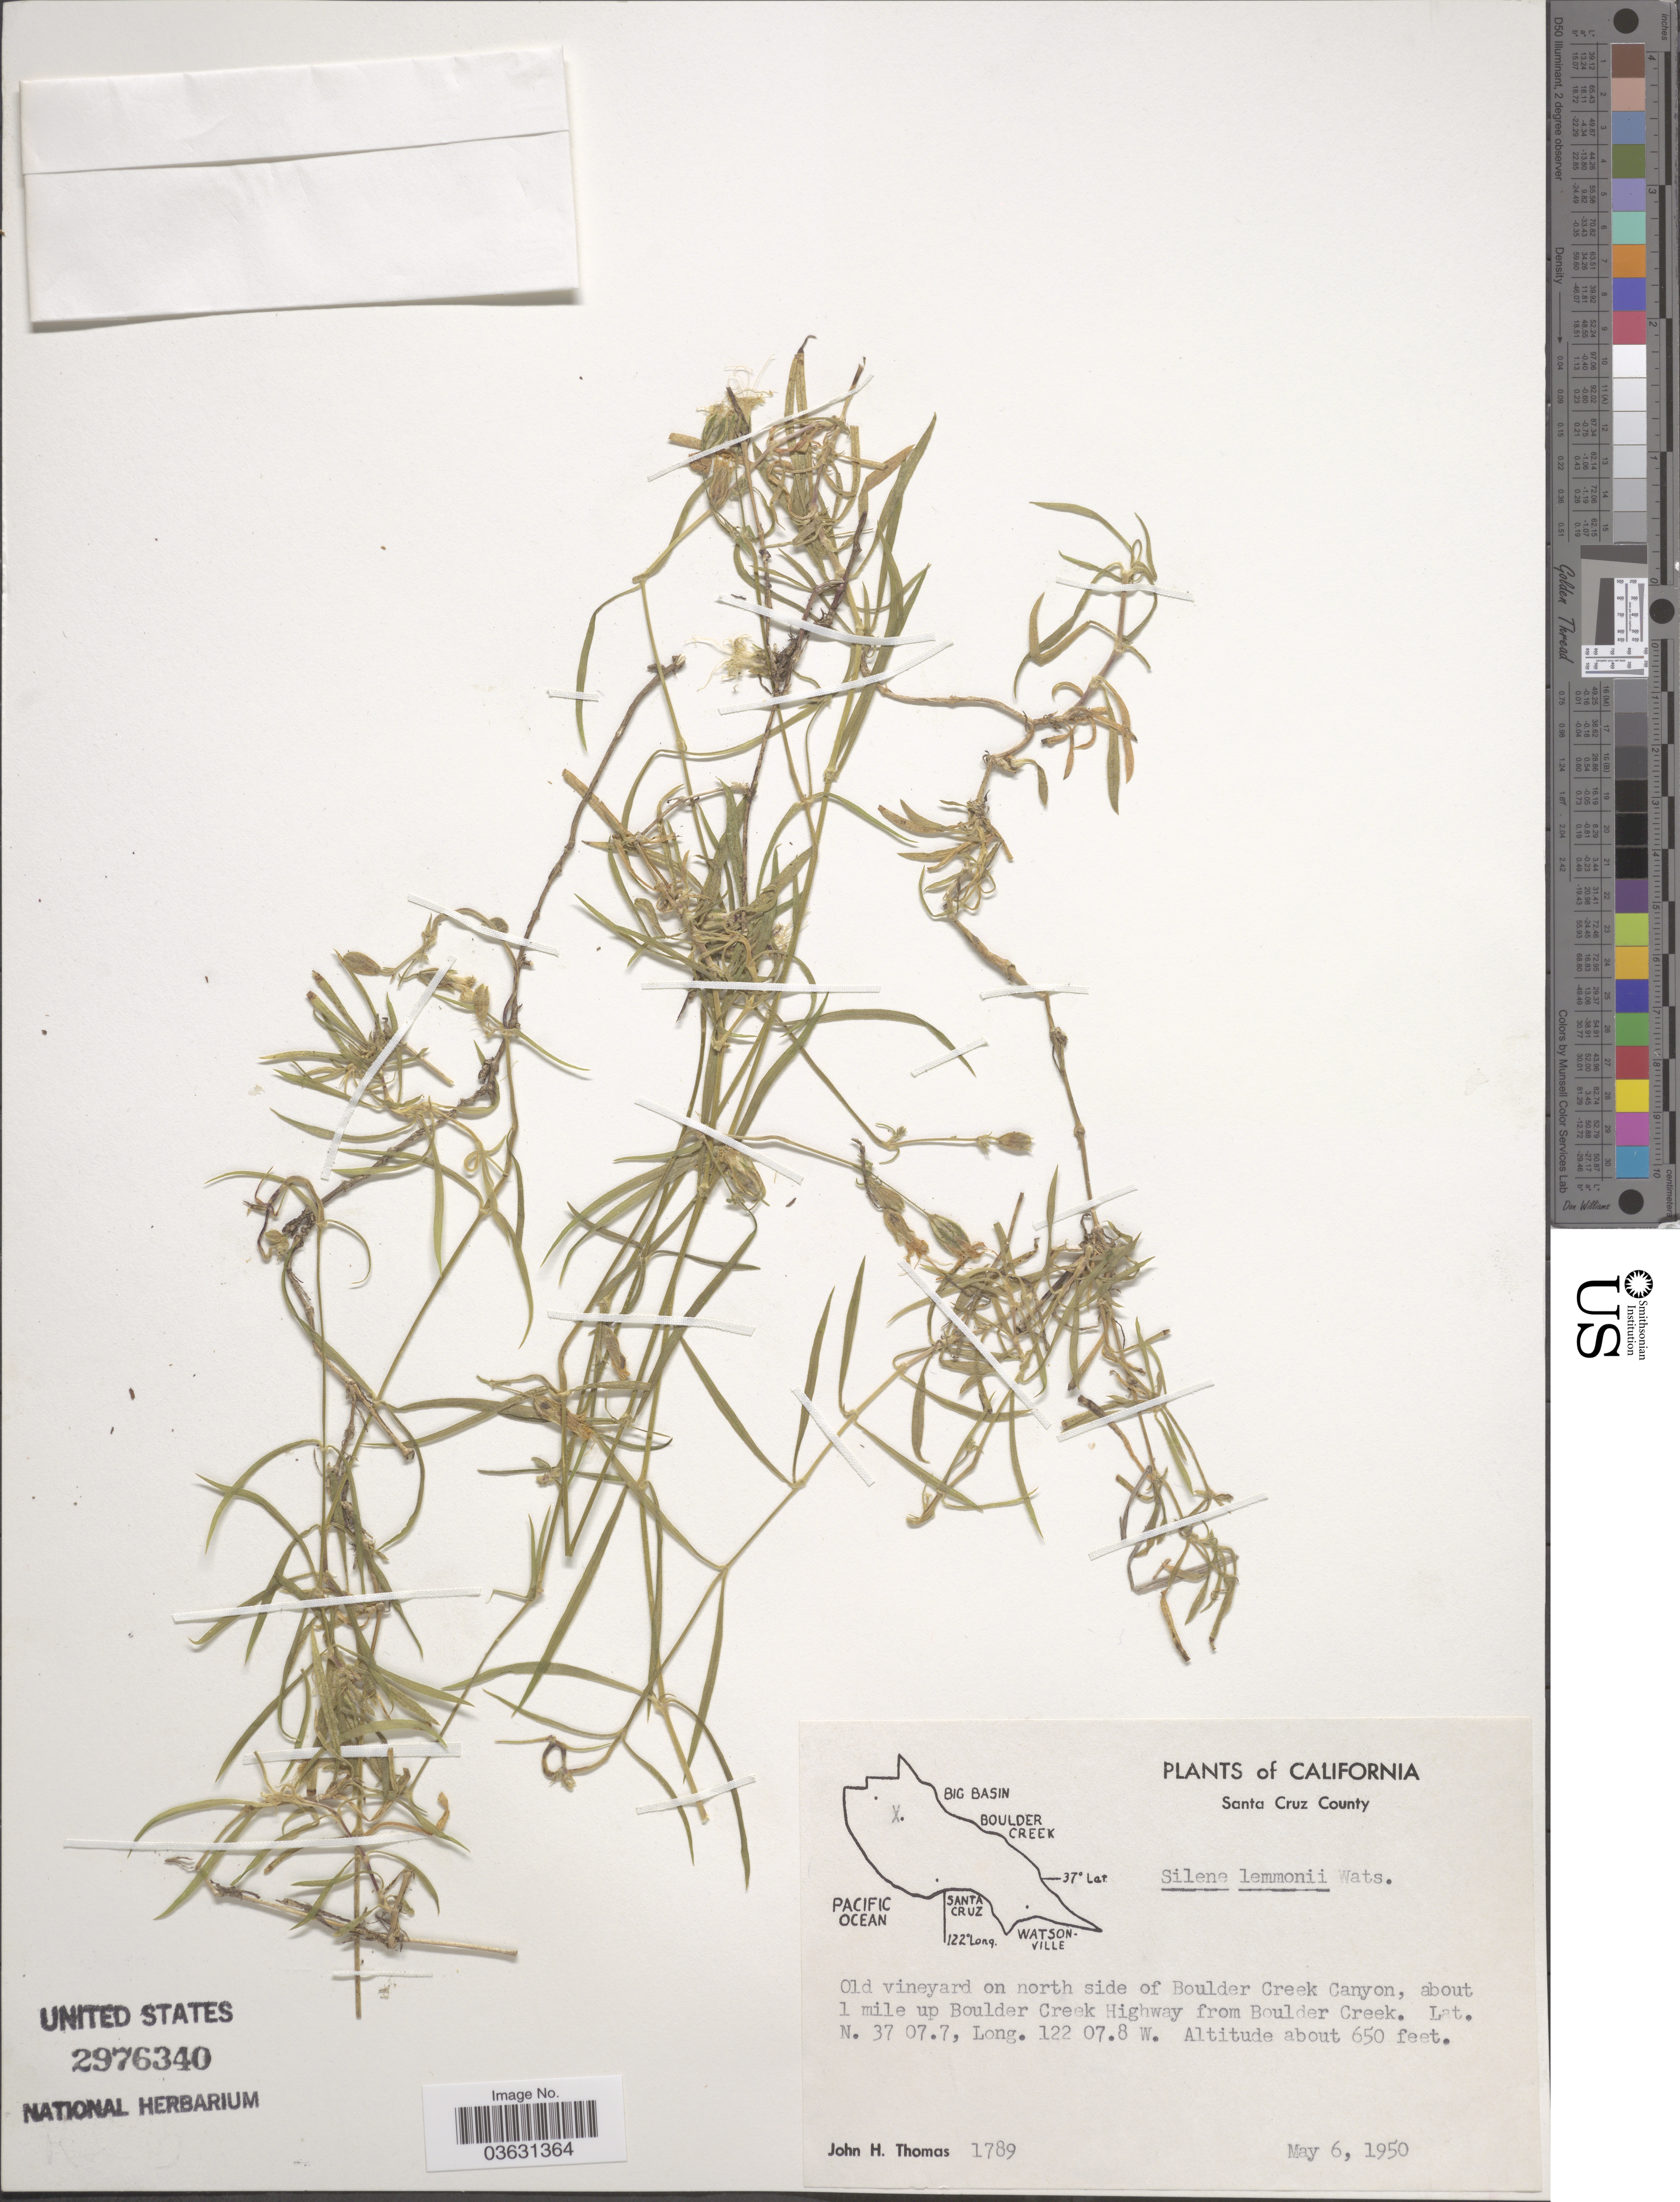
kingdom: Plantae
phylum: Tracheophyta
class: Magnoliopsida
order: Caryophyllales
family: Caryophyllaceae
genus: Silene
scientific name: Silene lemmonii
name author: S. Watson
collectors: J. H. Thomas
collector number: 1789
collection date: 1950-05-06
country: United States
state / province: California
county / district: Santa Cruz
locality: Old vineyard on north side of Boulder Creek Canyon, about 1 mile up Boulder Creek Highway from Boulder Creek.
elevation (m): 198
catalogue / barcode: US 2976340